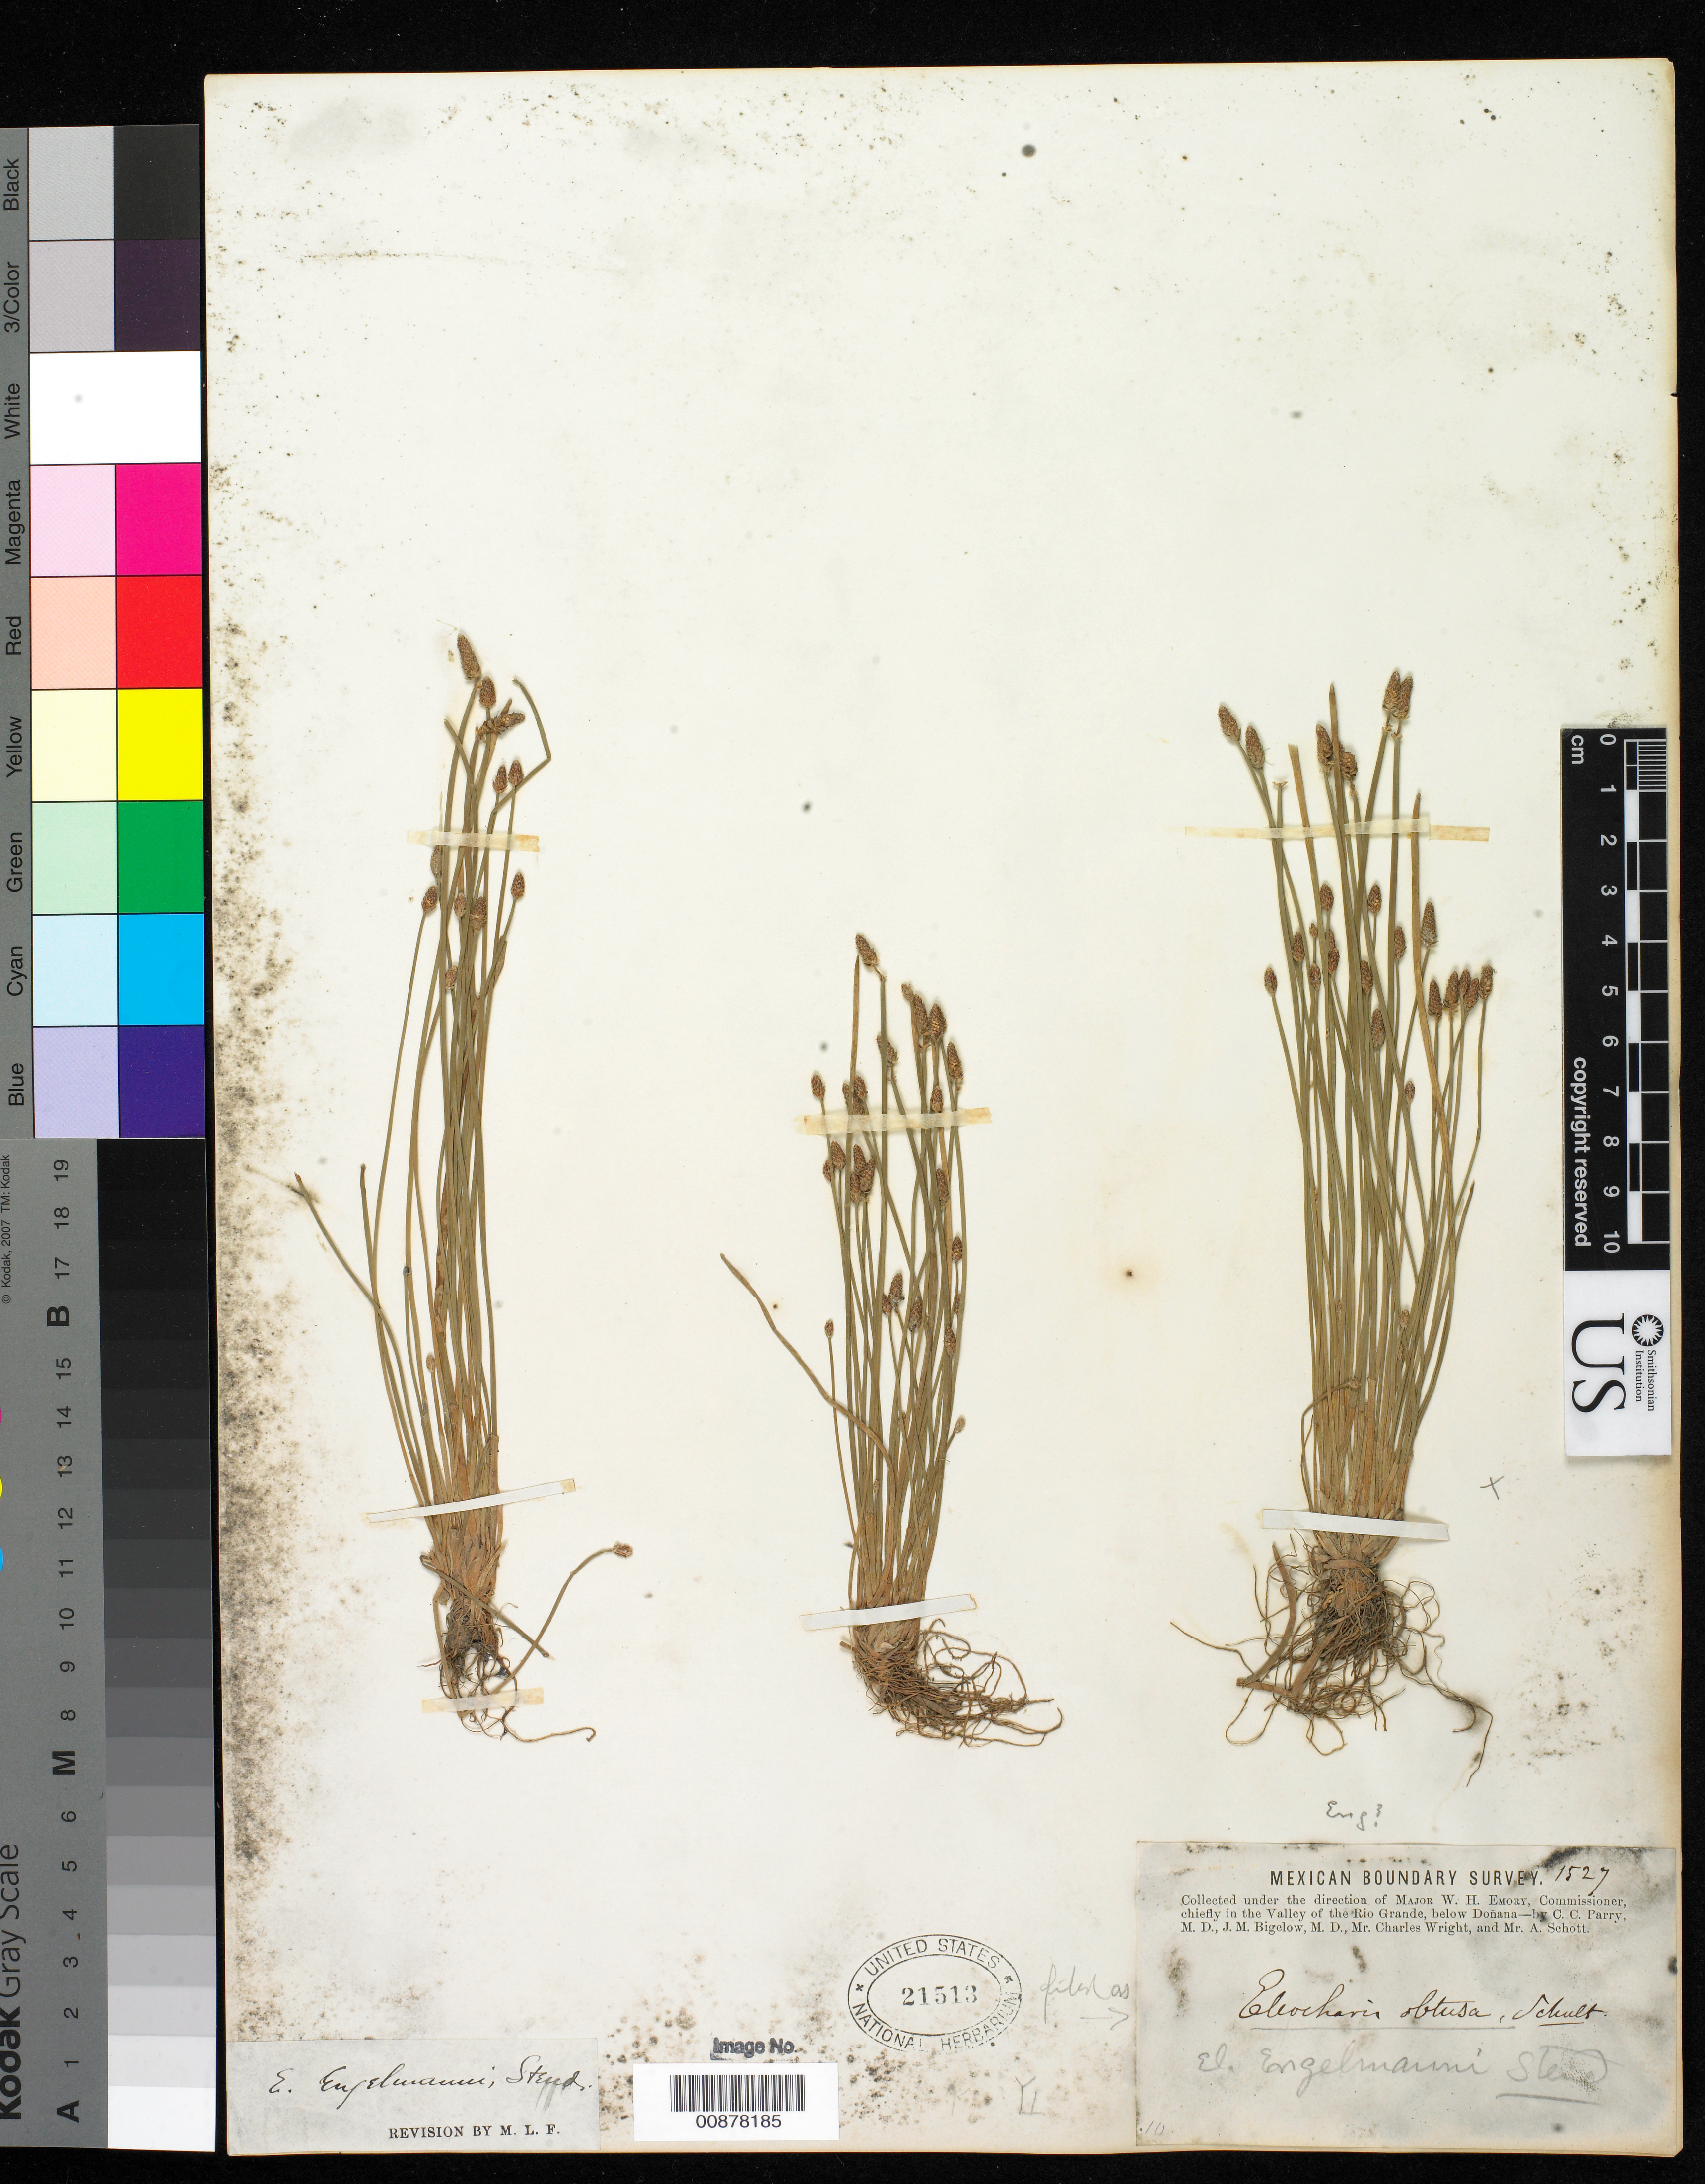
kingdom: Plantae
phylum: Tracheophyta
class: Liliopsida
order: Poales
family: Cyperaceae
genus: Eleocharis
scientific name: Eleocharis obtusa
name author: (Willd.) Schult.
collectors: C. C. Parry, J. M. Bigelow, C. Wright & A. C. V. Schott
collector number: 1527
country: United States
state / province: New Mexico / Texas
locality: Valley of the Rio Grande, below Doñana.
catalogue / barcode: US 21513